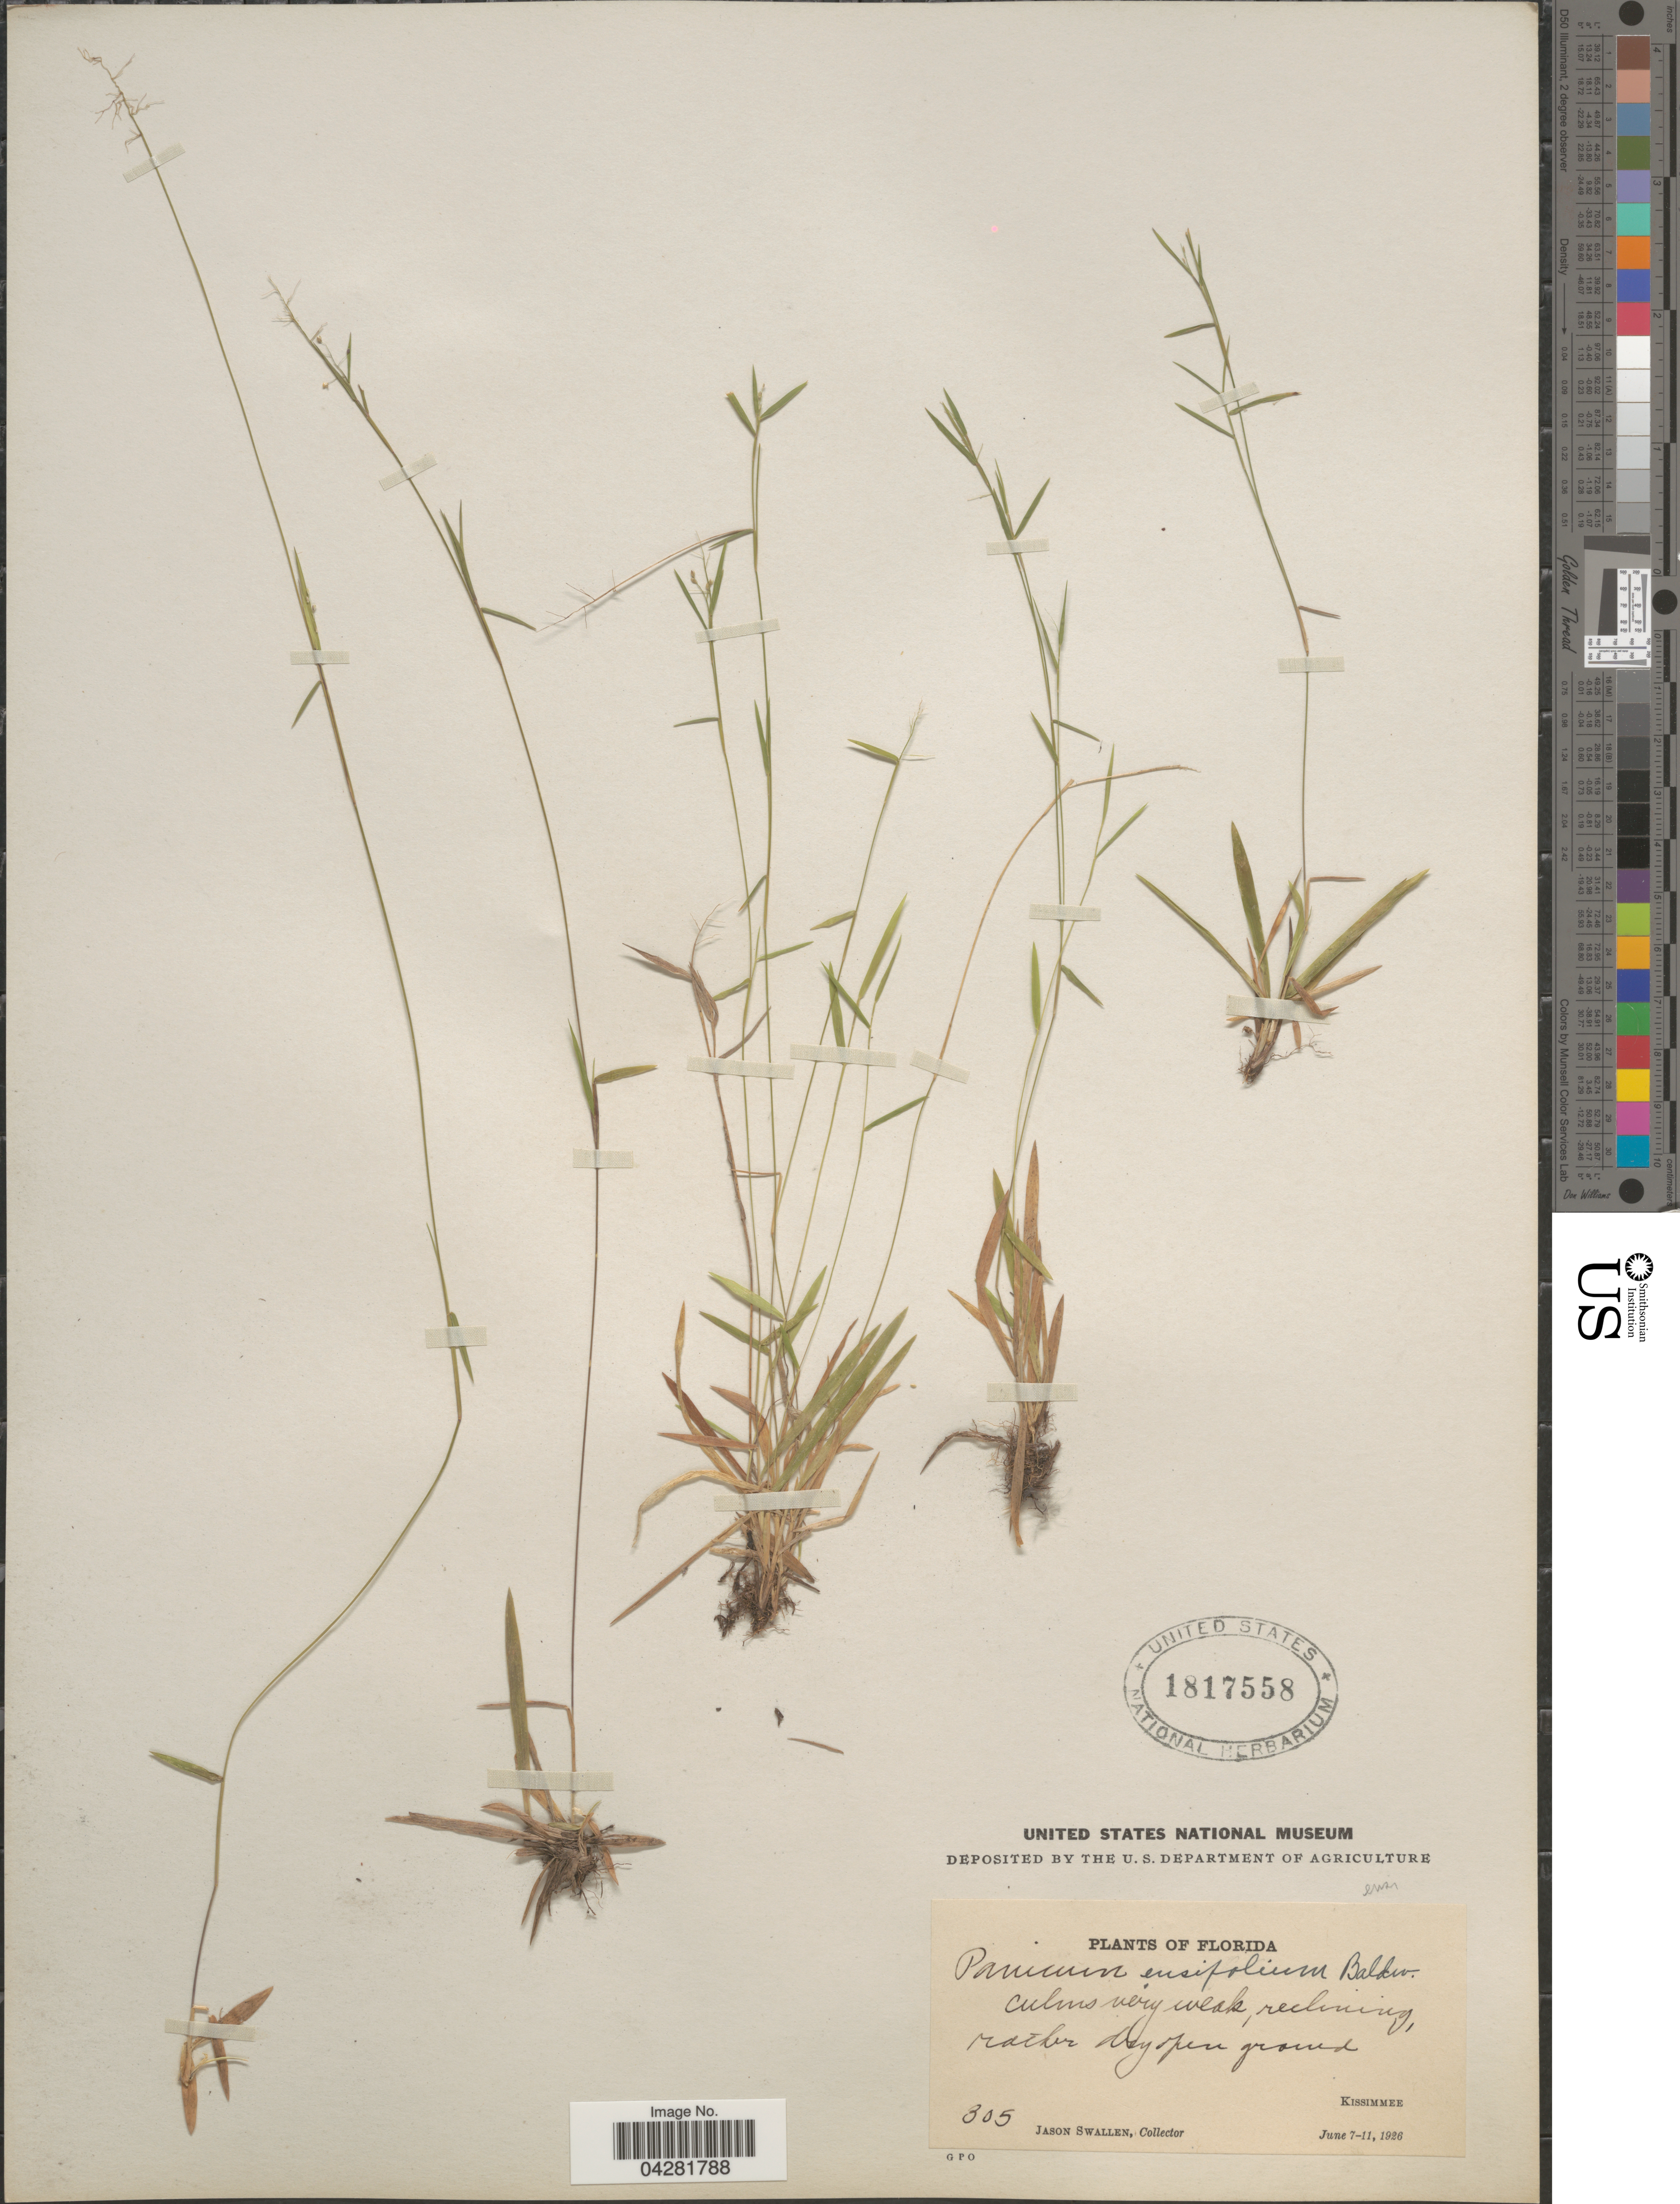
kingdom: Plantae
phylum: Tracheophyta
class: Liliopsida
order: Poales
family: Poaceae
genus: Dichanthelium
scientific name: Dichanthelium ensifolium var. ensifolium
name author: (Baldwin ex Elliot) Gould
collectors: J. R. Swallen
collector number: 305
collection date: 1926-06-07/1926-06-11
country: United States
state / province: Florida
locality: Kissimmee.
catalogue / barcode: US 1817558